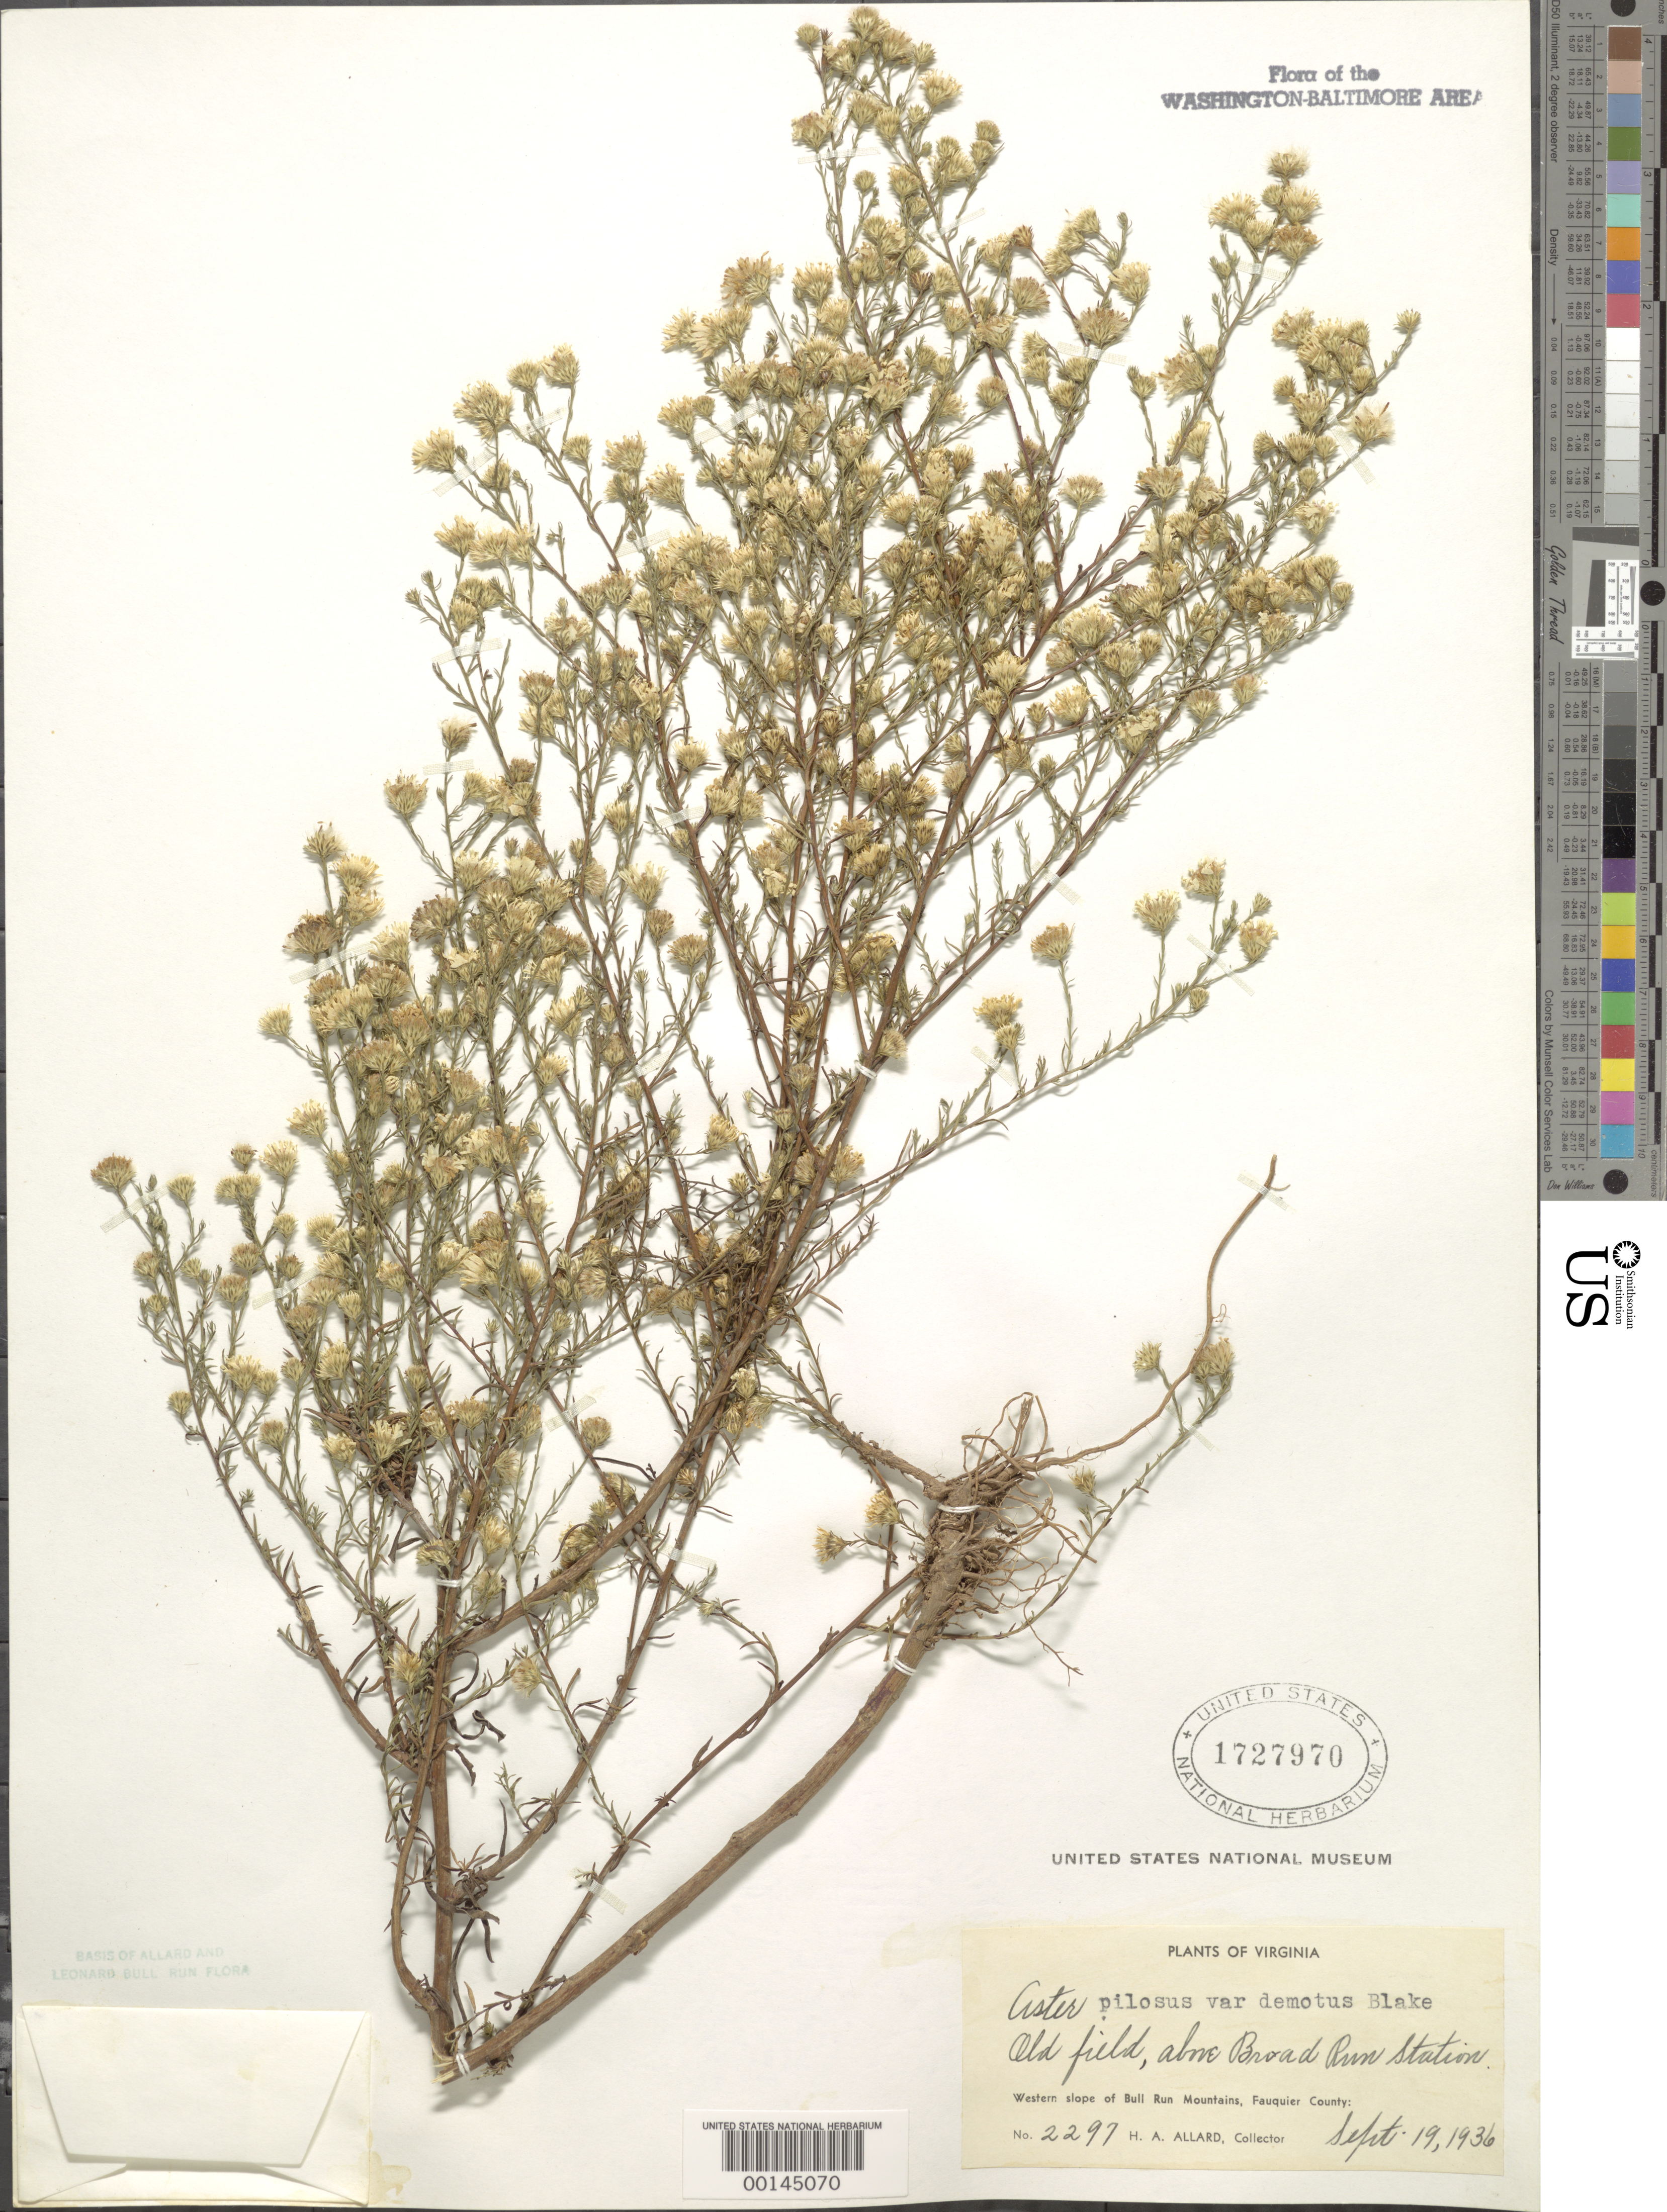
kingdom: Plantae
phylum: Tracheophyta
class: Magnoliopsida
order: Asterales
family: Asteraceae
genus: Symphyotrichum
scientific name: Symphyotrichum pilosum var. pringlei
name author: (A. Gray) G.L. Nesom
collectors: H. A. Allard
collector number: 2297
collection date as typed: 19 Sep 1936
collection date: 1936-09-19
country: United States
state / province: Virginia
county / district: Fauquier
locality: Above Broad Run Station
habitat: Old field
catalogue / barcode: US 1727970